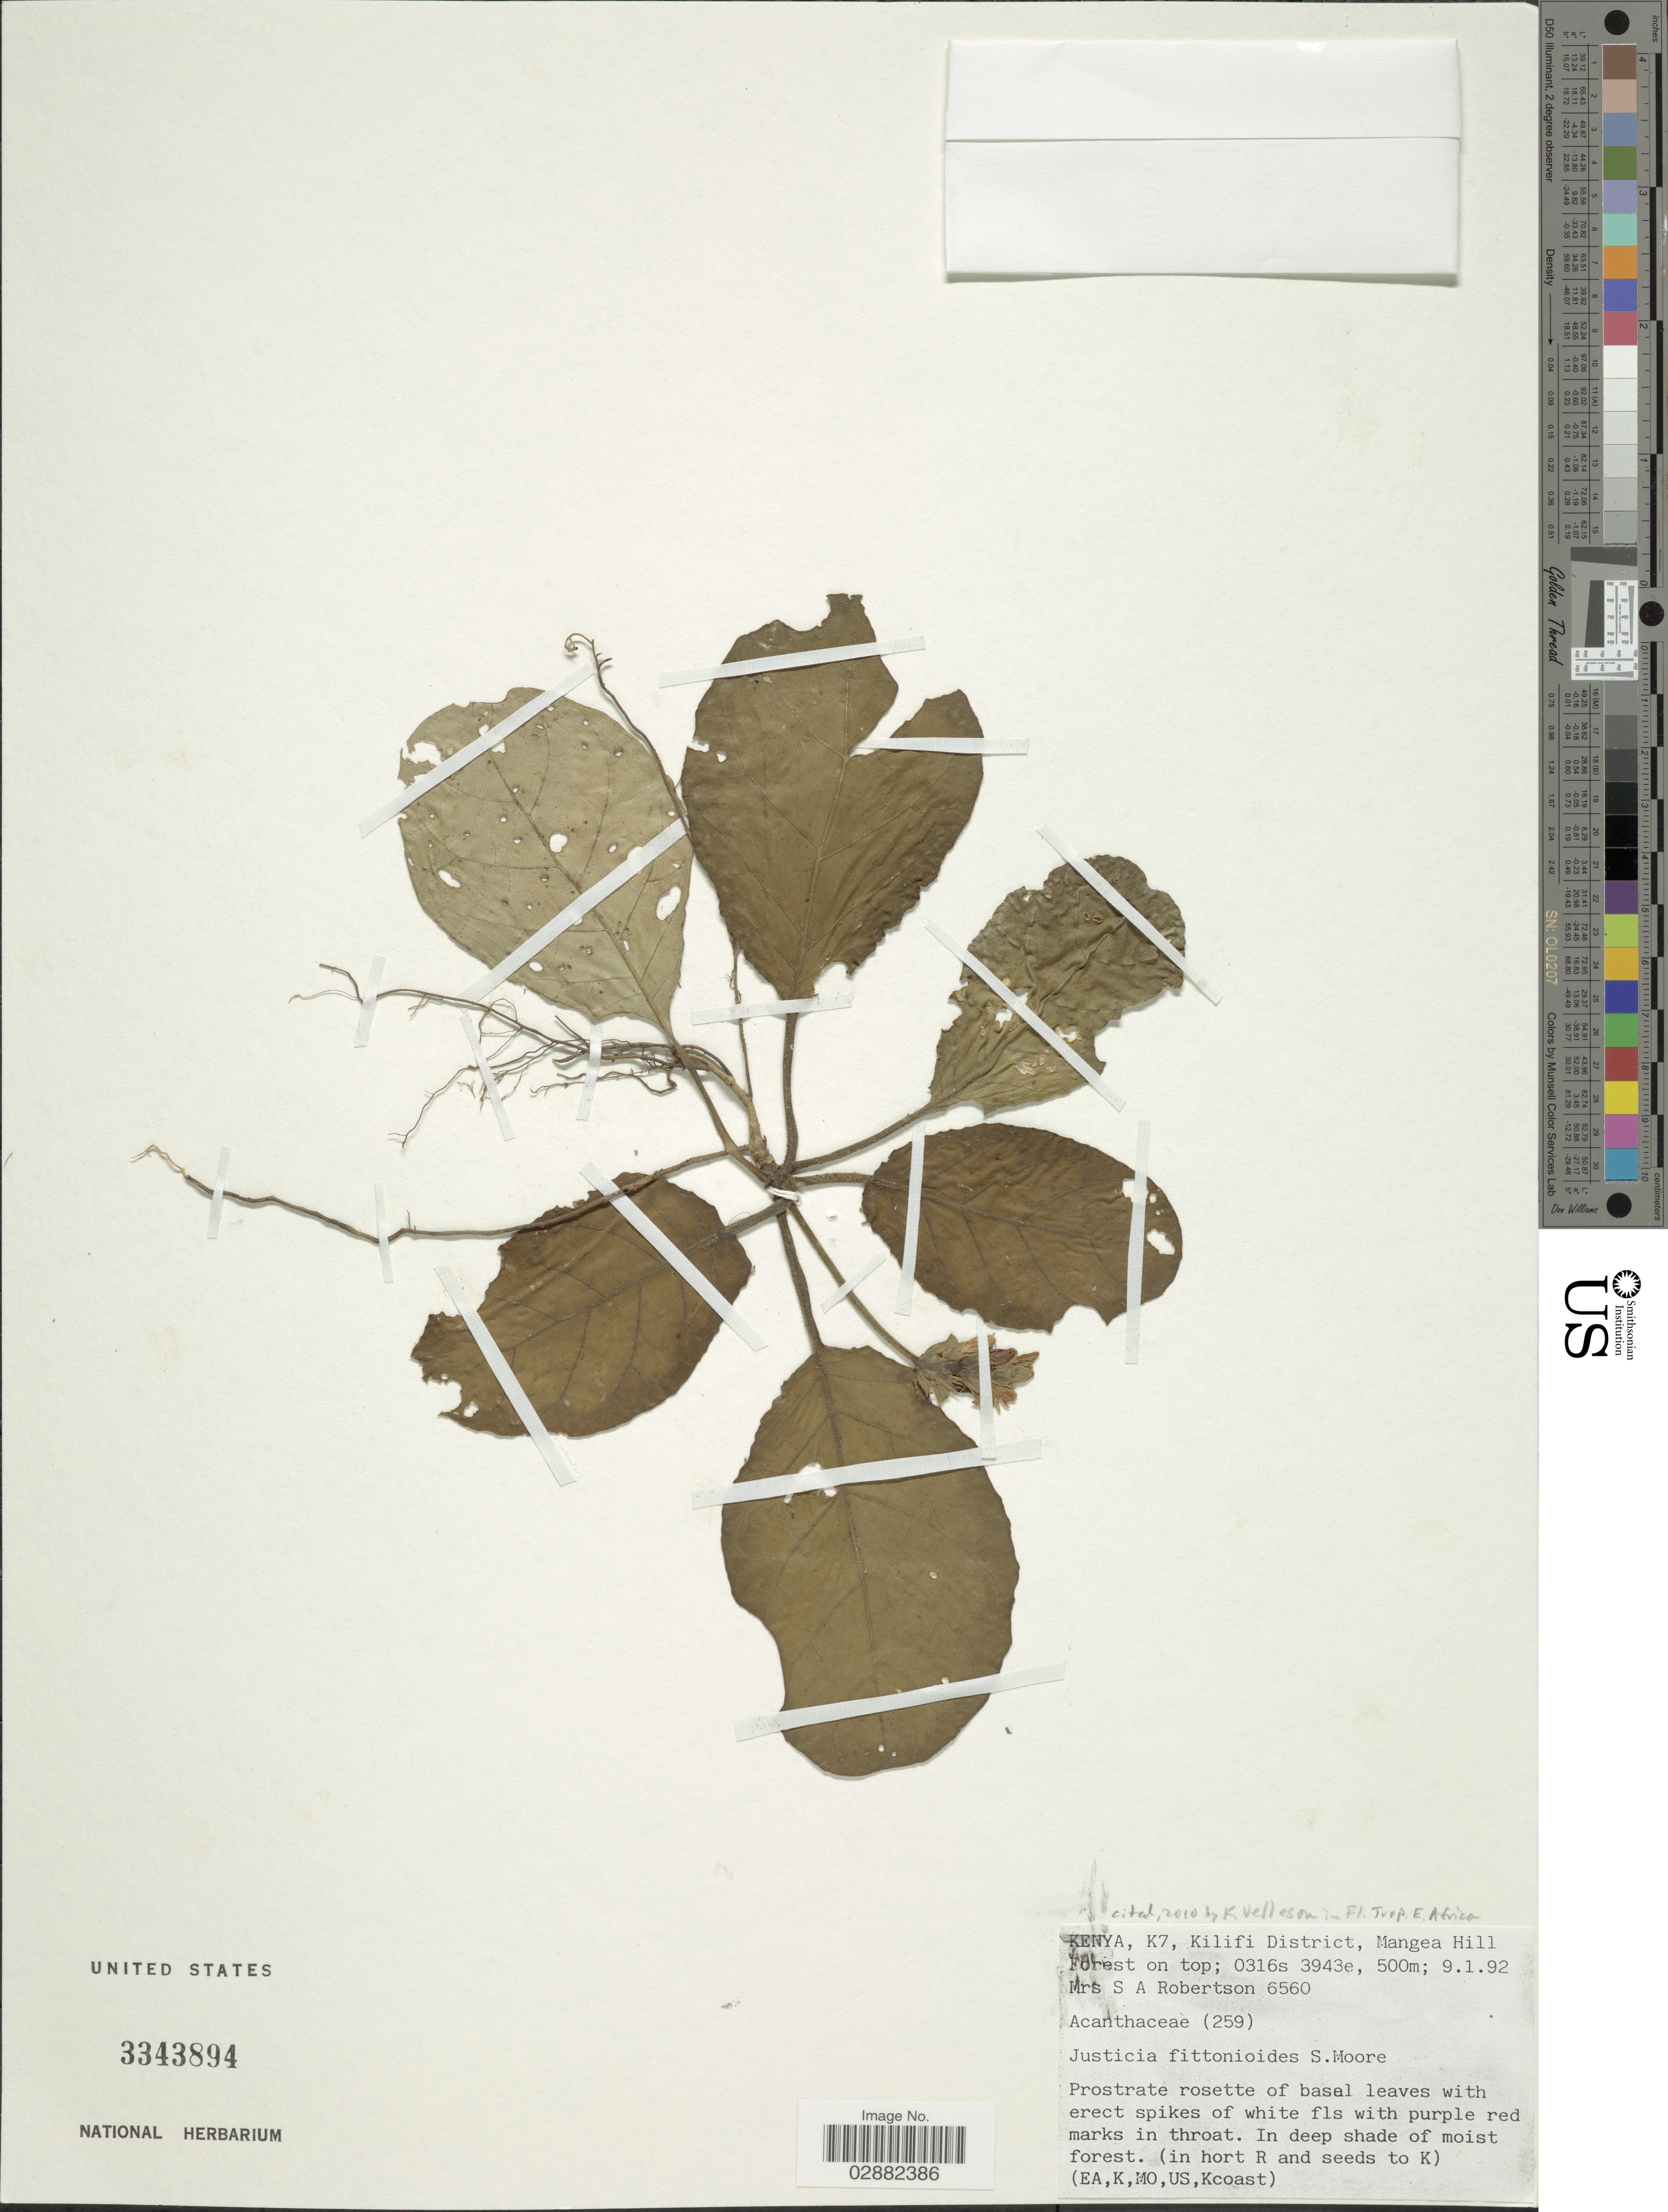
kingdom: Plantae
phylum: Tracheophyta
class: Magnoliopsida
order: Lamiales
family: Acanthaceae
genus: Justicia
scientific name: Justicia fittonioides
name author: S. Moore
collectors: S. Robertson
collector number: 6560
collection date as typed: Transcribed d/m/y: 9/1/92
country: Kenya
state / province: Kilifi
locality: K7, Kilifi District, Mangea Hill.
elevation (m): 500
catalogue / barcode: US 3343894